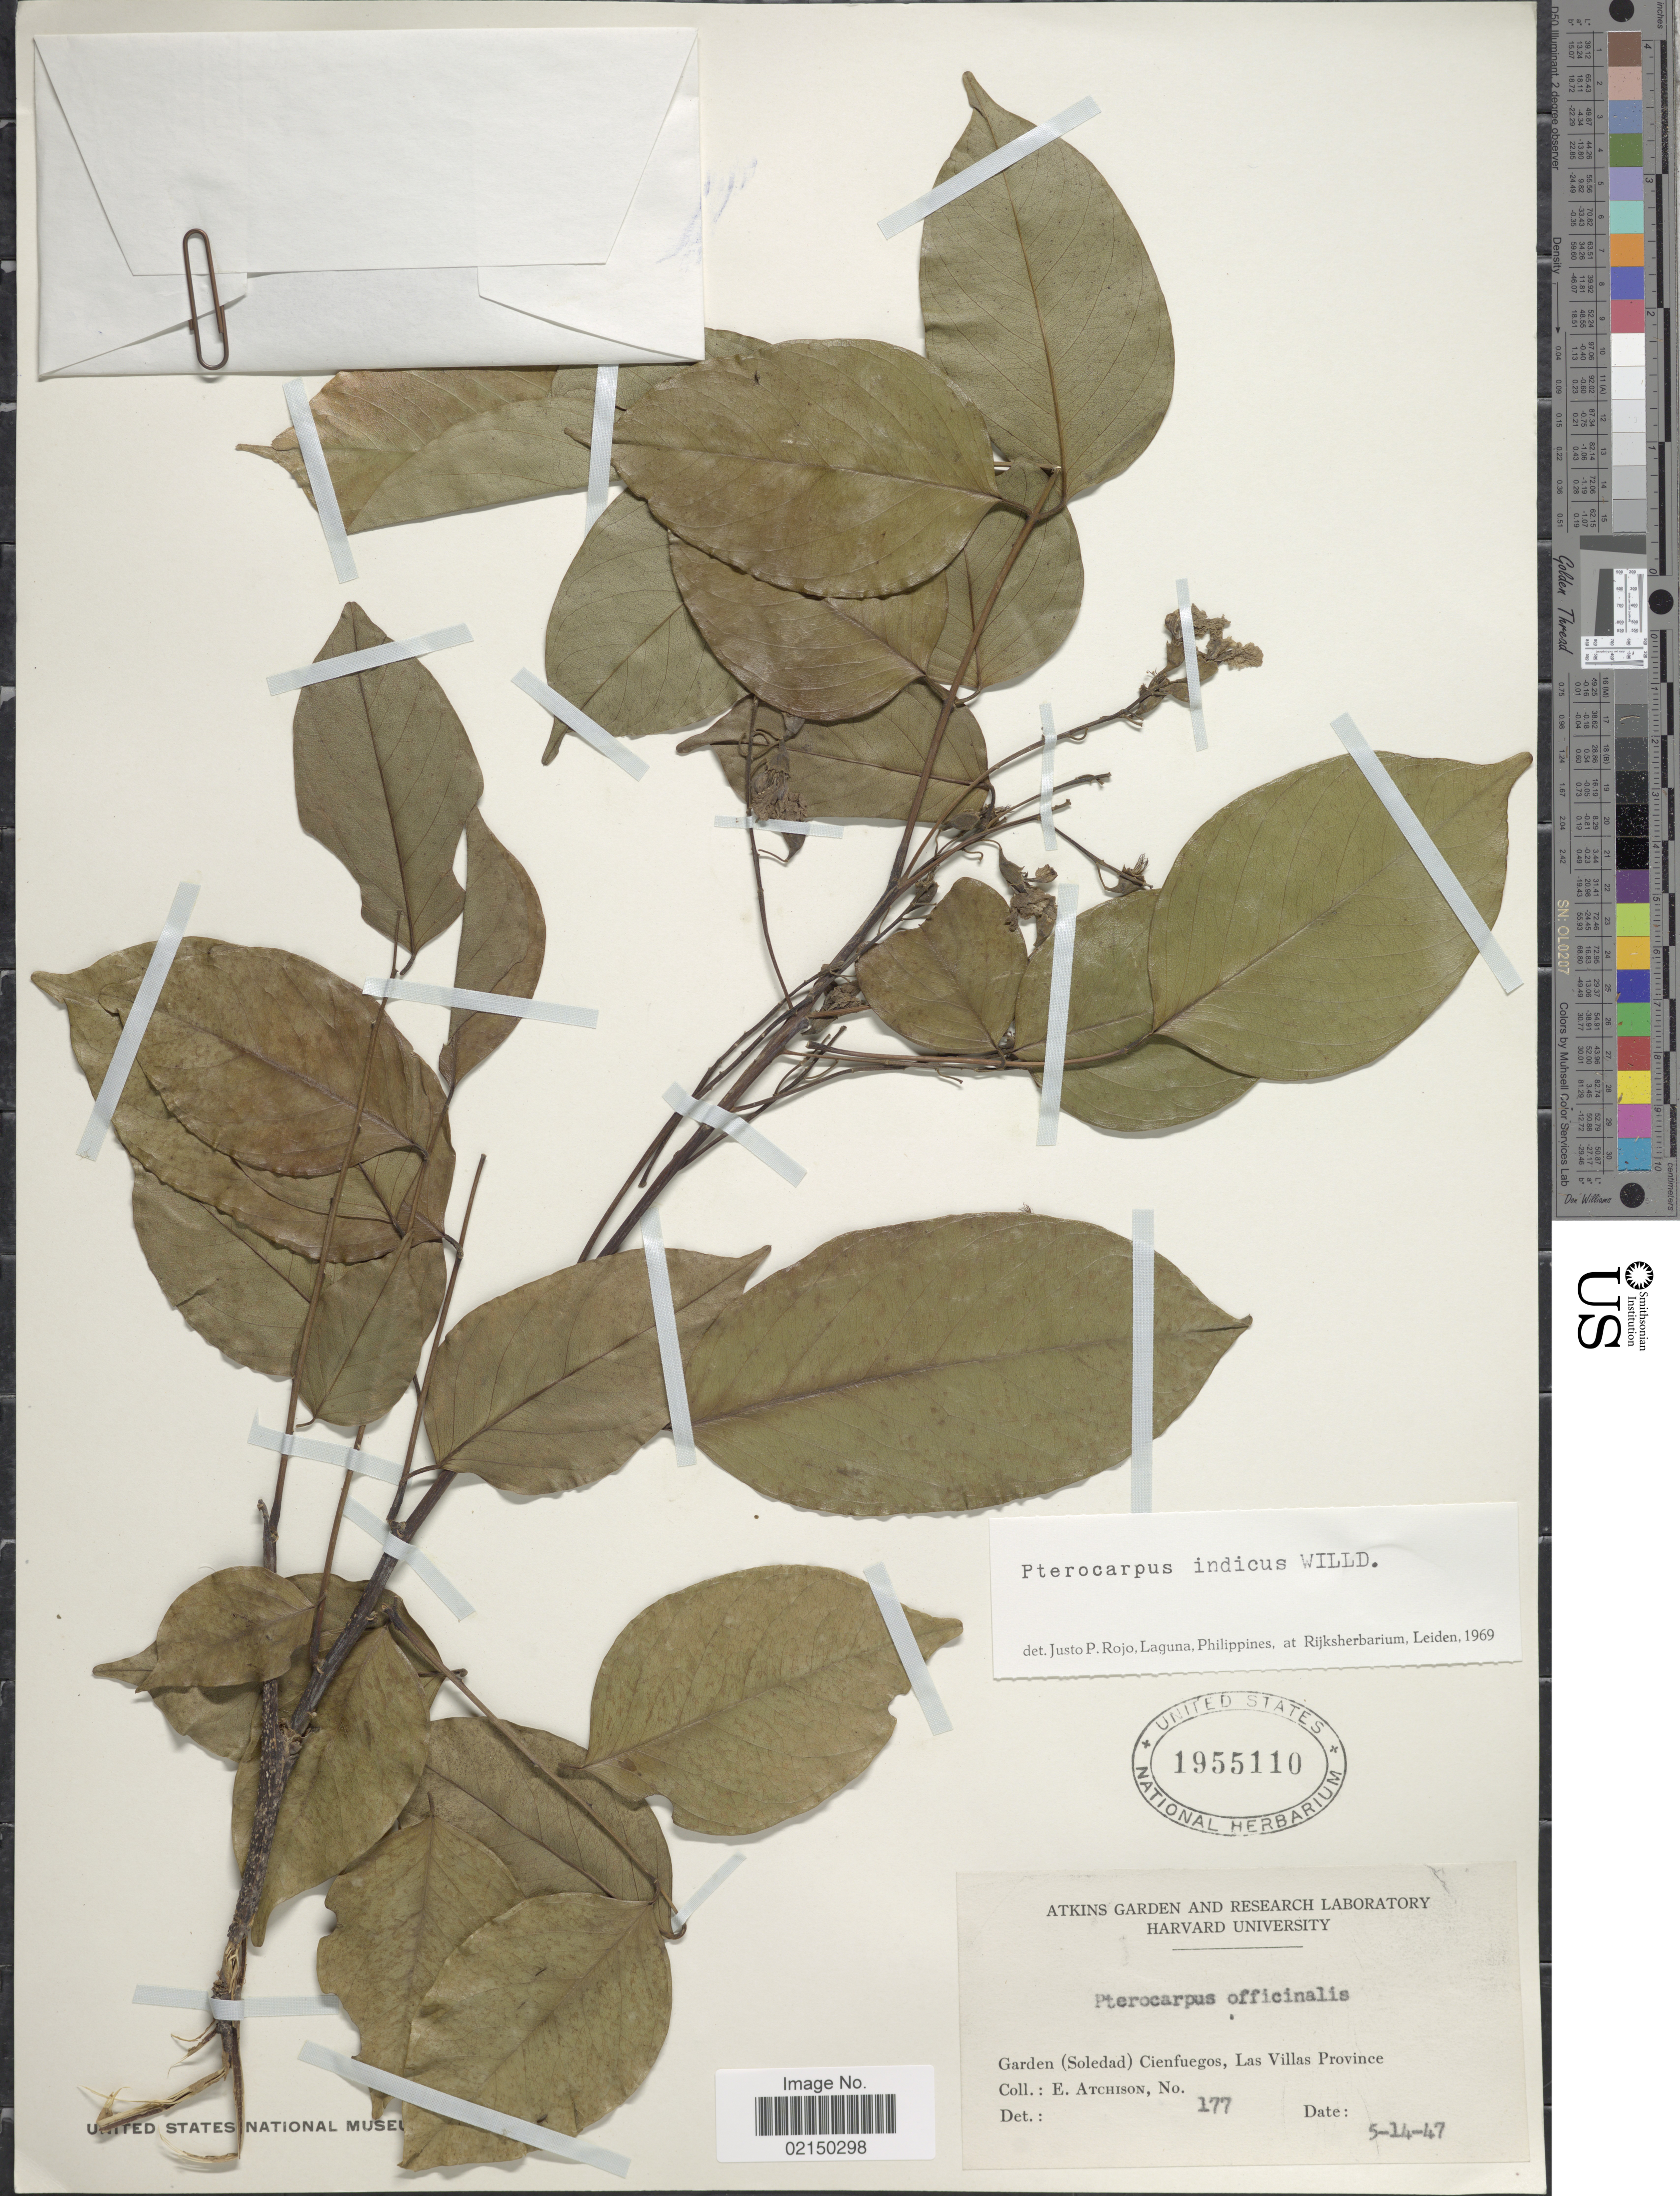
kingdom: Plantae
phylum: Tracheophyta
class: Magnoliopsida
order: Fabales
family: Fabaceae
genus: Pterocarpus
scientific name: Pterocarpus indicus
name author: Willd.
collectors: E. Atchison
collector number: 177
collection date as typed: Transcribed d/m/y: 14/5/47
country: Cuba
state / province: Las Villas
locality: Garden (Soledad) Cienfuegos.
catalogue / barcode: US 1955110